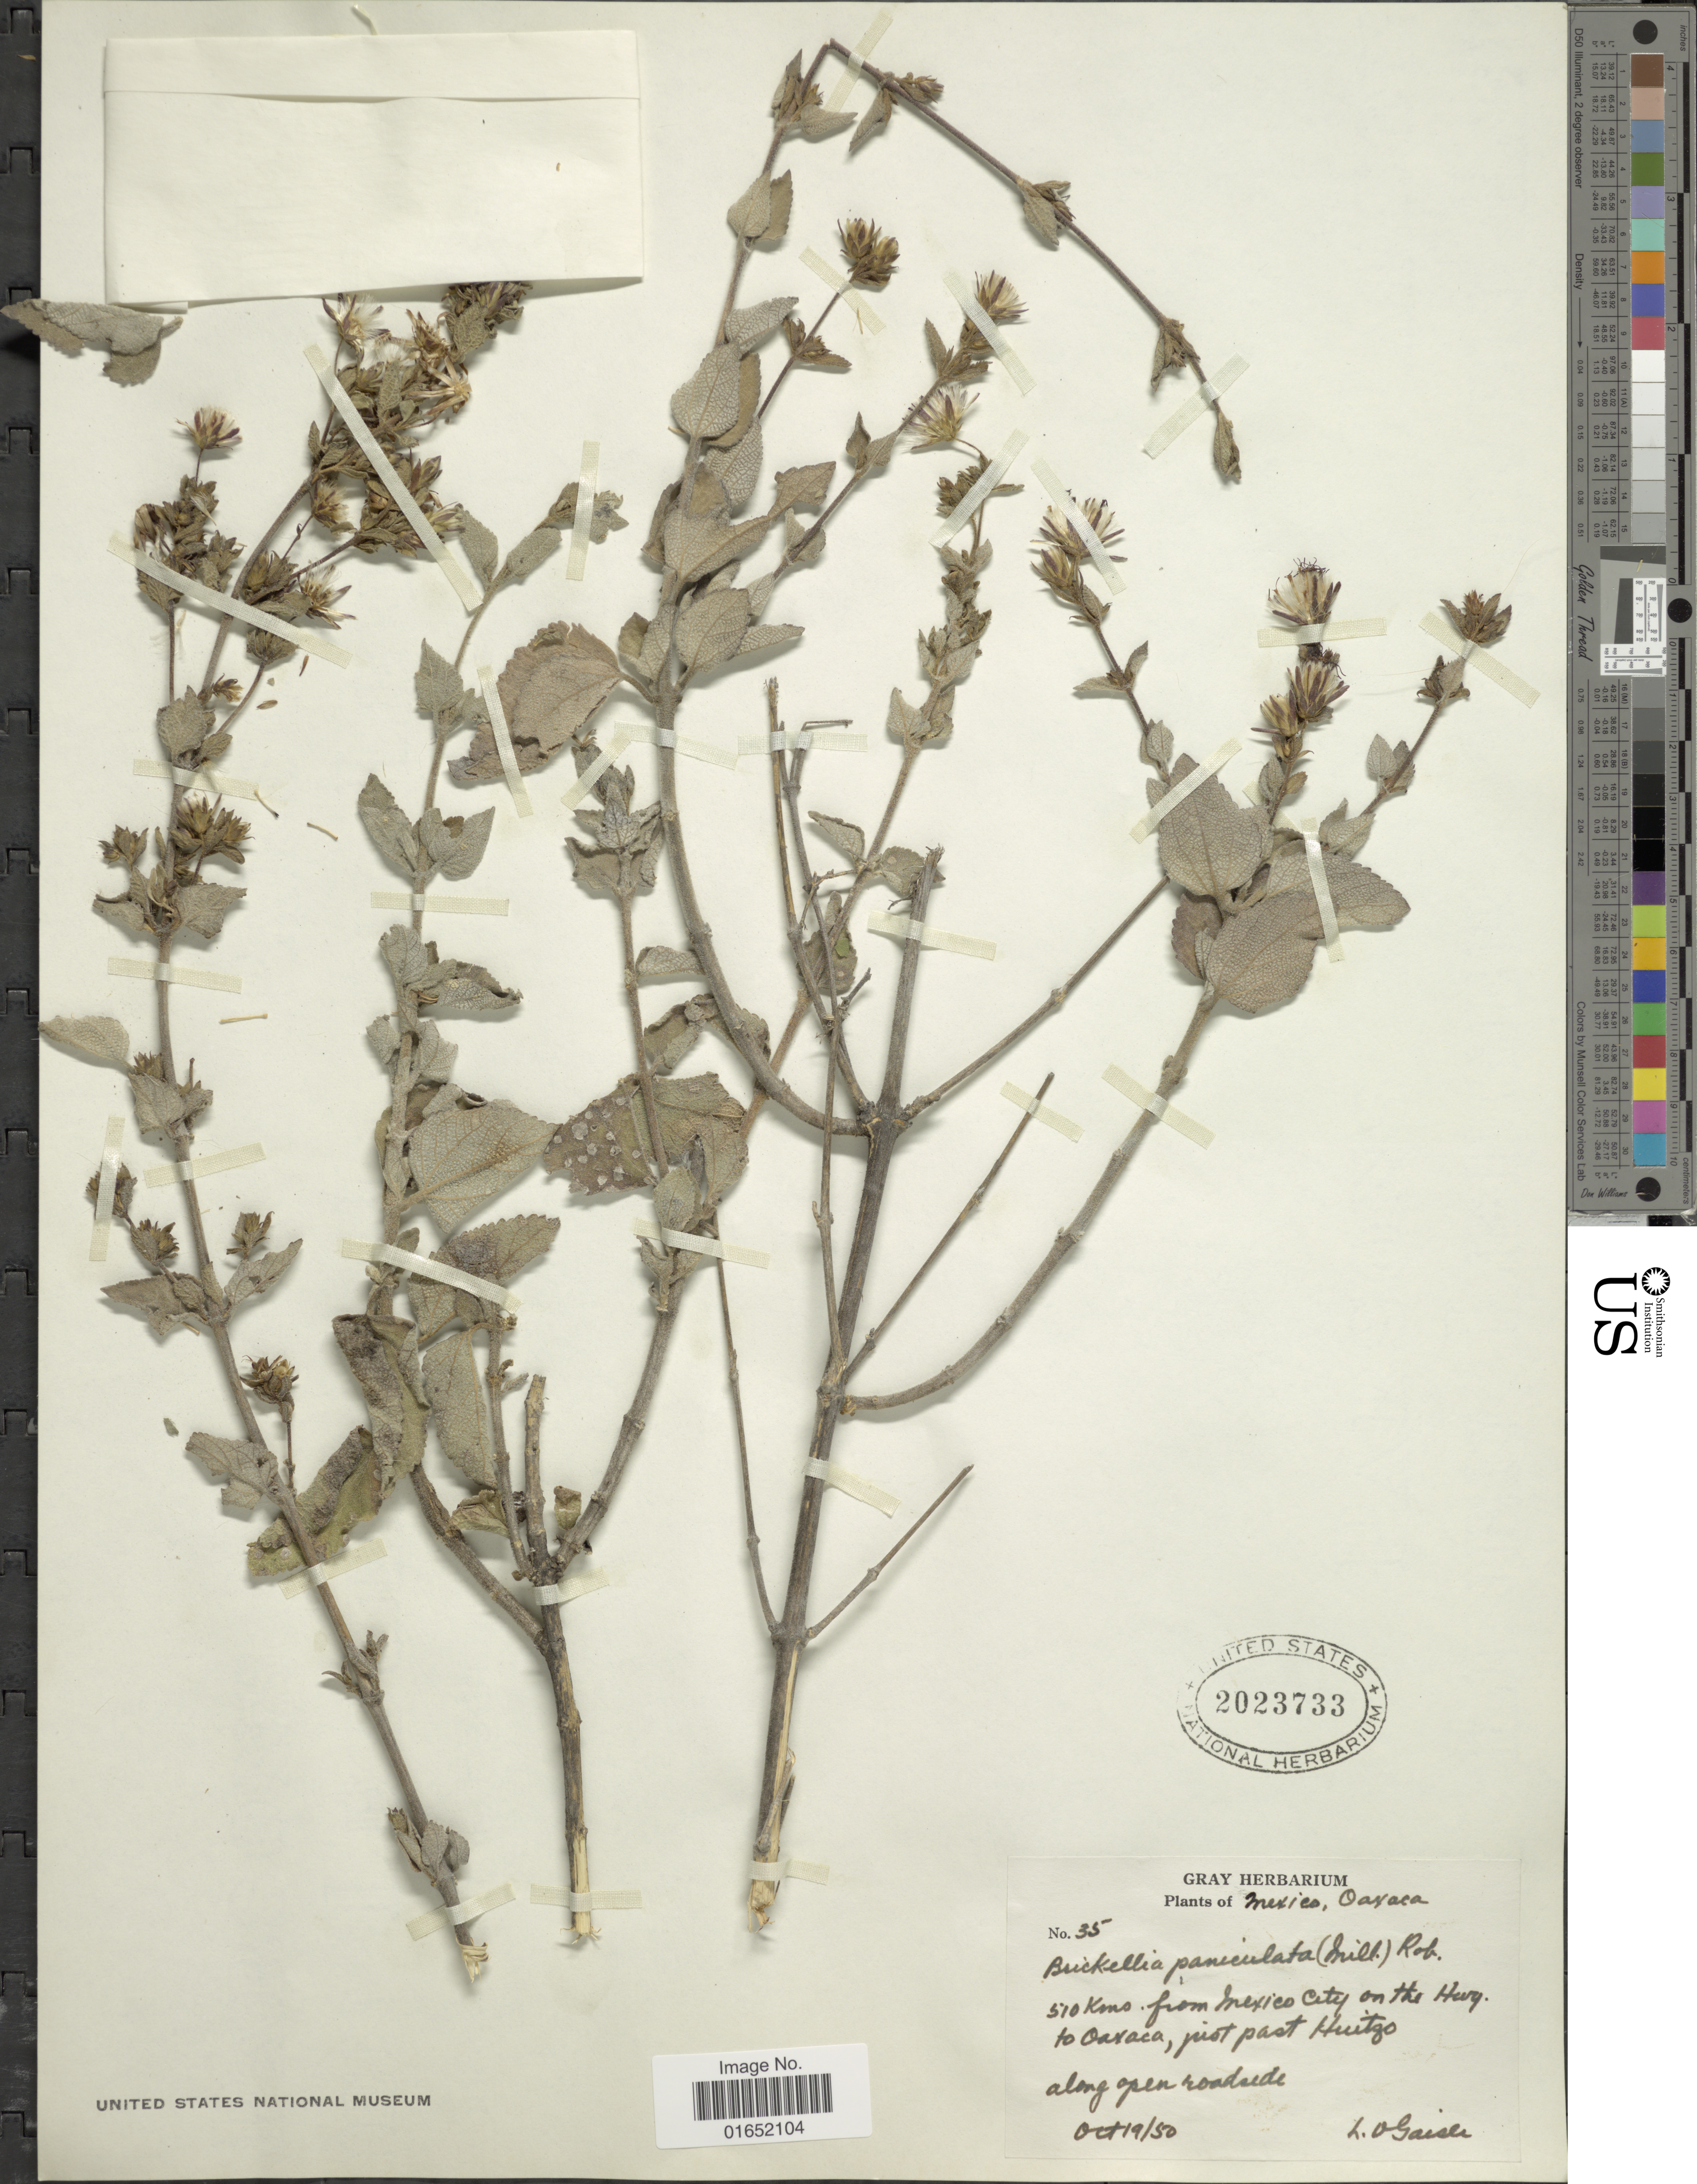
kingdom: Plantae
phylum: Tracheophyta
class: Magnoliopsida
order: Asterales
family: Asteraceae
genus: Brickellia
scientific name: Brickellia paniculata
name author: (Mill.) B.L. Rob.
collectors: L. Gaiser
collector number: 35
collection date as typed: Transcribed d/m/y: 19/10/50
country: Mexico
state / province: Oaxaca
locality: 510 kms from mexico city on the Hwy to Oaxaca, just past Huitzo along open roadside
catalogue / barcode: US 2023733